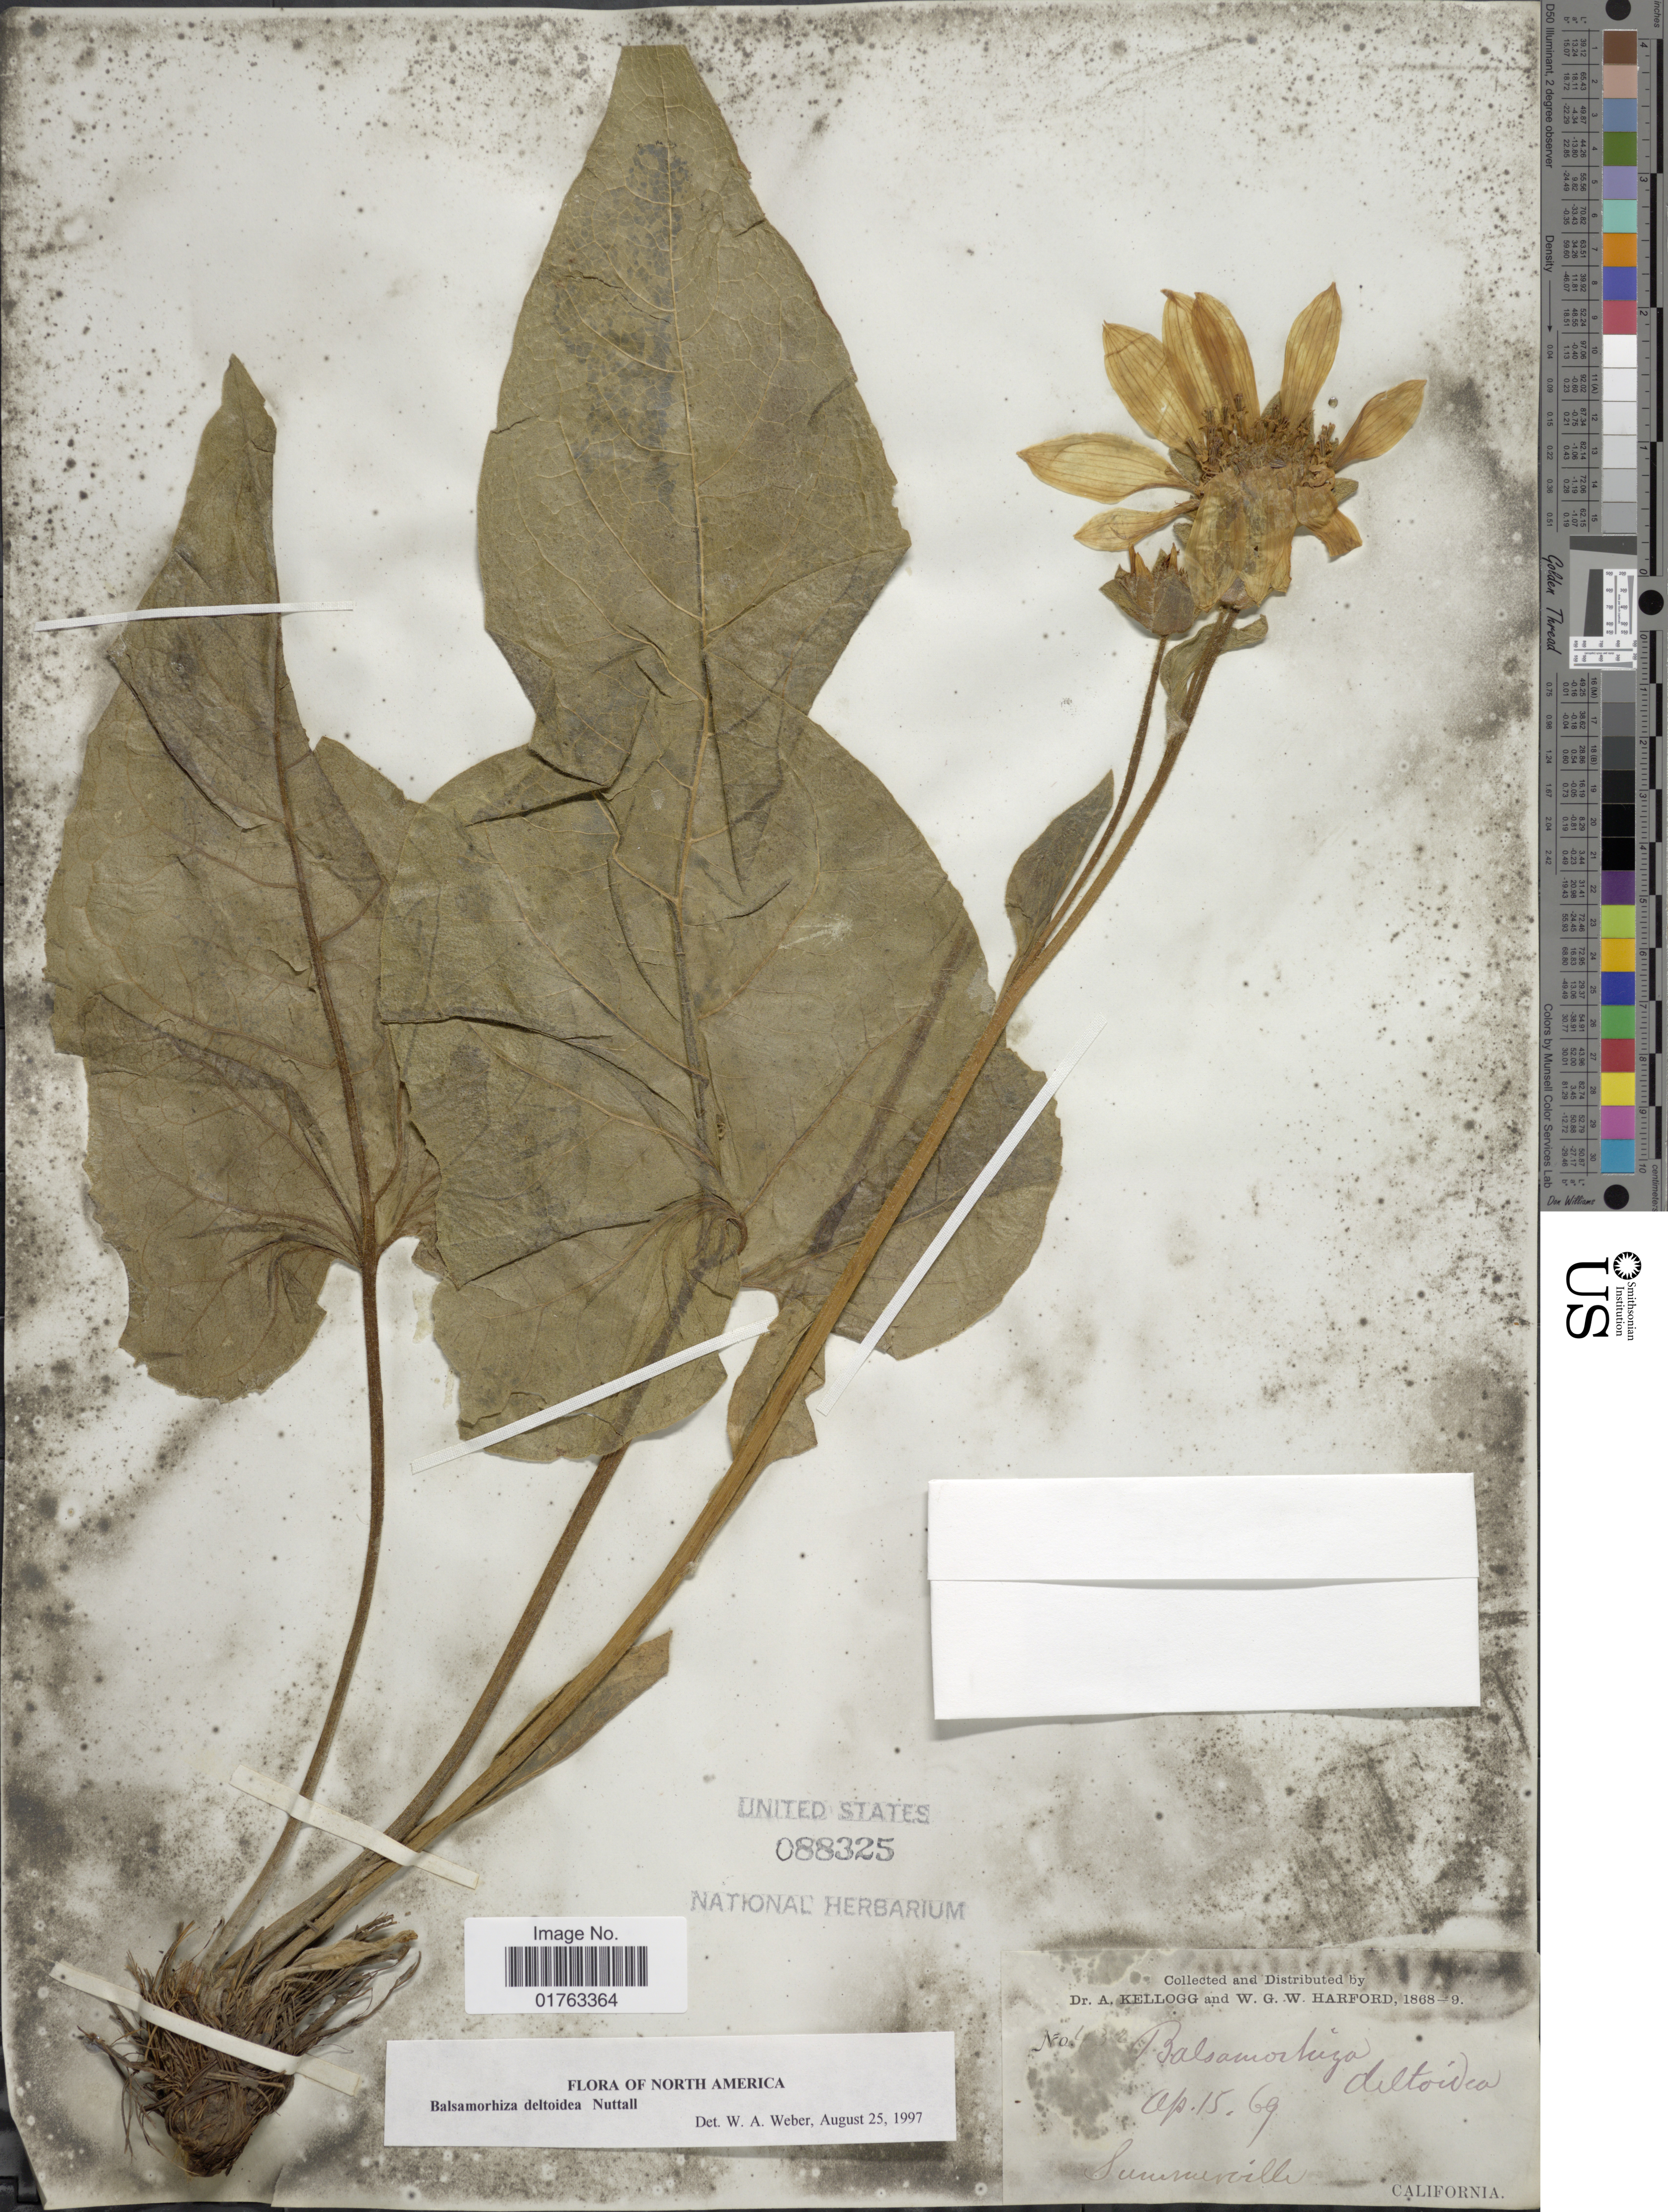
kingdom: Plantae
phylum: Tracheophyta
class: Magnoliopsida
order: Asterales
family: Asteraceae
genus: Balsamorhiza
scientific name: Balsamorhiza deltoidea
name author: Nutt.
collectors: A. Kellogg & W. G. W. Harford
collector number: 132*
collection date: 1869-04-15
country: United States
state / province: California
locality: Summerville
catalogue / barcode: US 88325